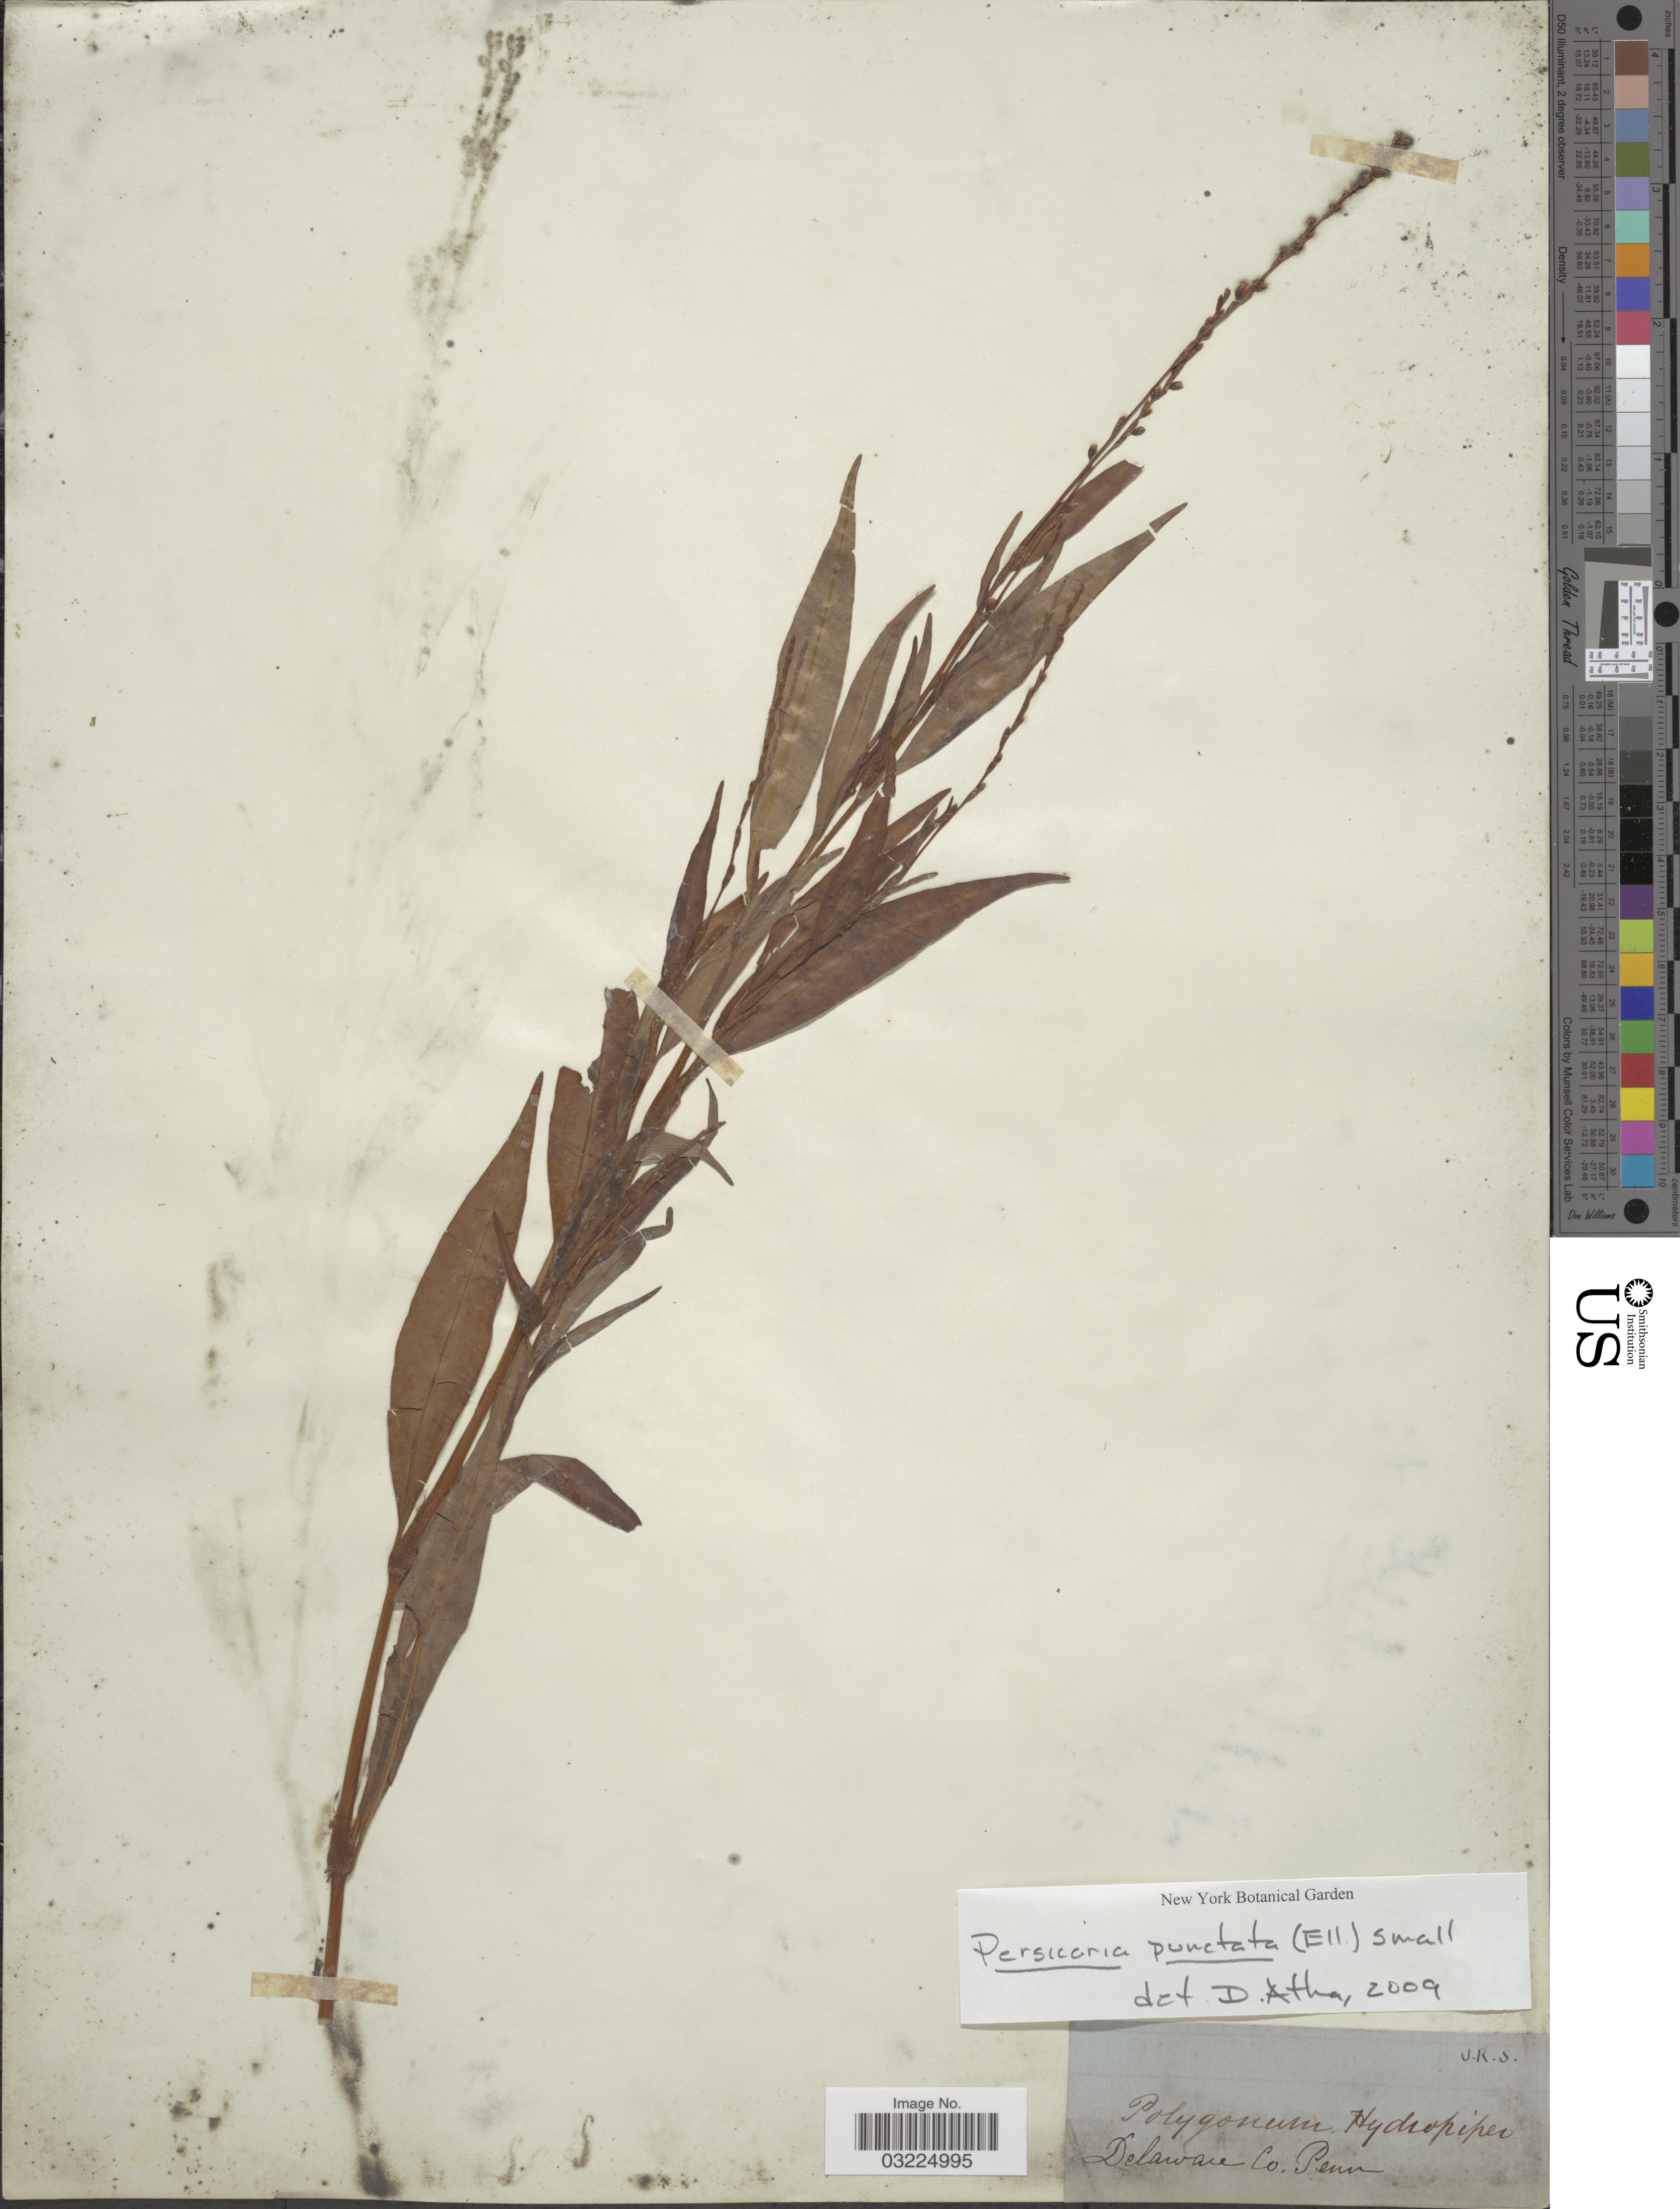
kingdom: Plantae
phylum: Tracheophyta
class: Magnoliopsida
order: Caryophyllales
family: Polygonaceae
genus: Persicaria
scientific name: Persicaria punctata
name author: (Elliott) Small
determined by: Atha, D. E.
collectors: J. K. S.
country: United States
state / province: Pennsylvania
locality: Delaware Co.